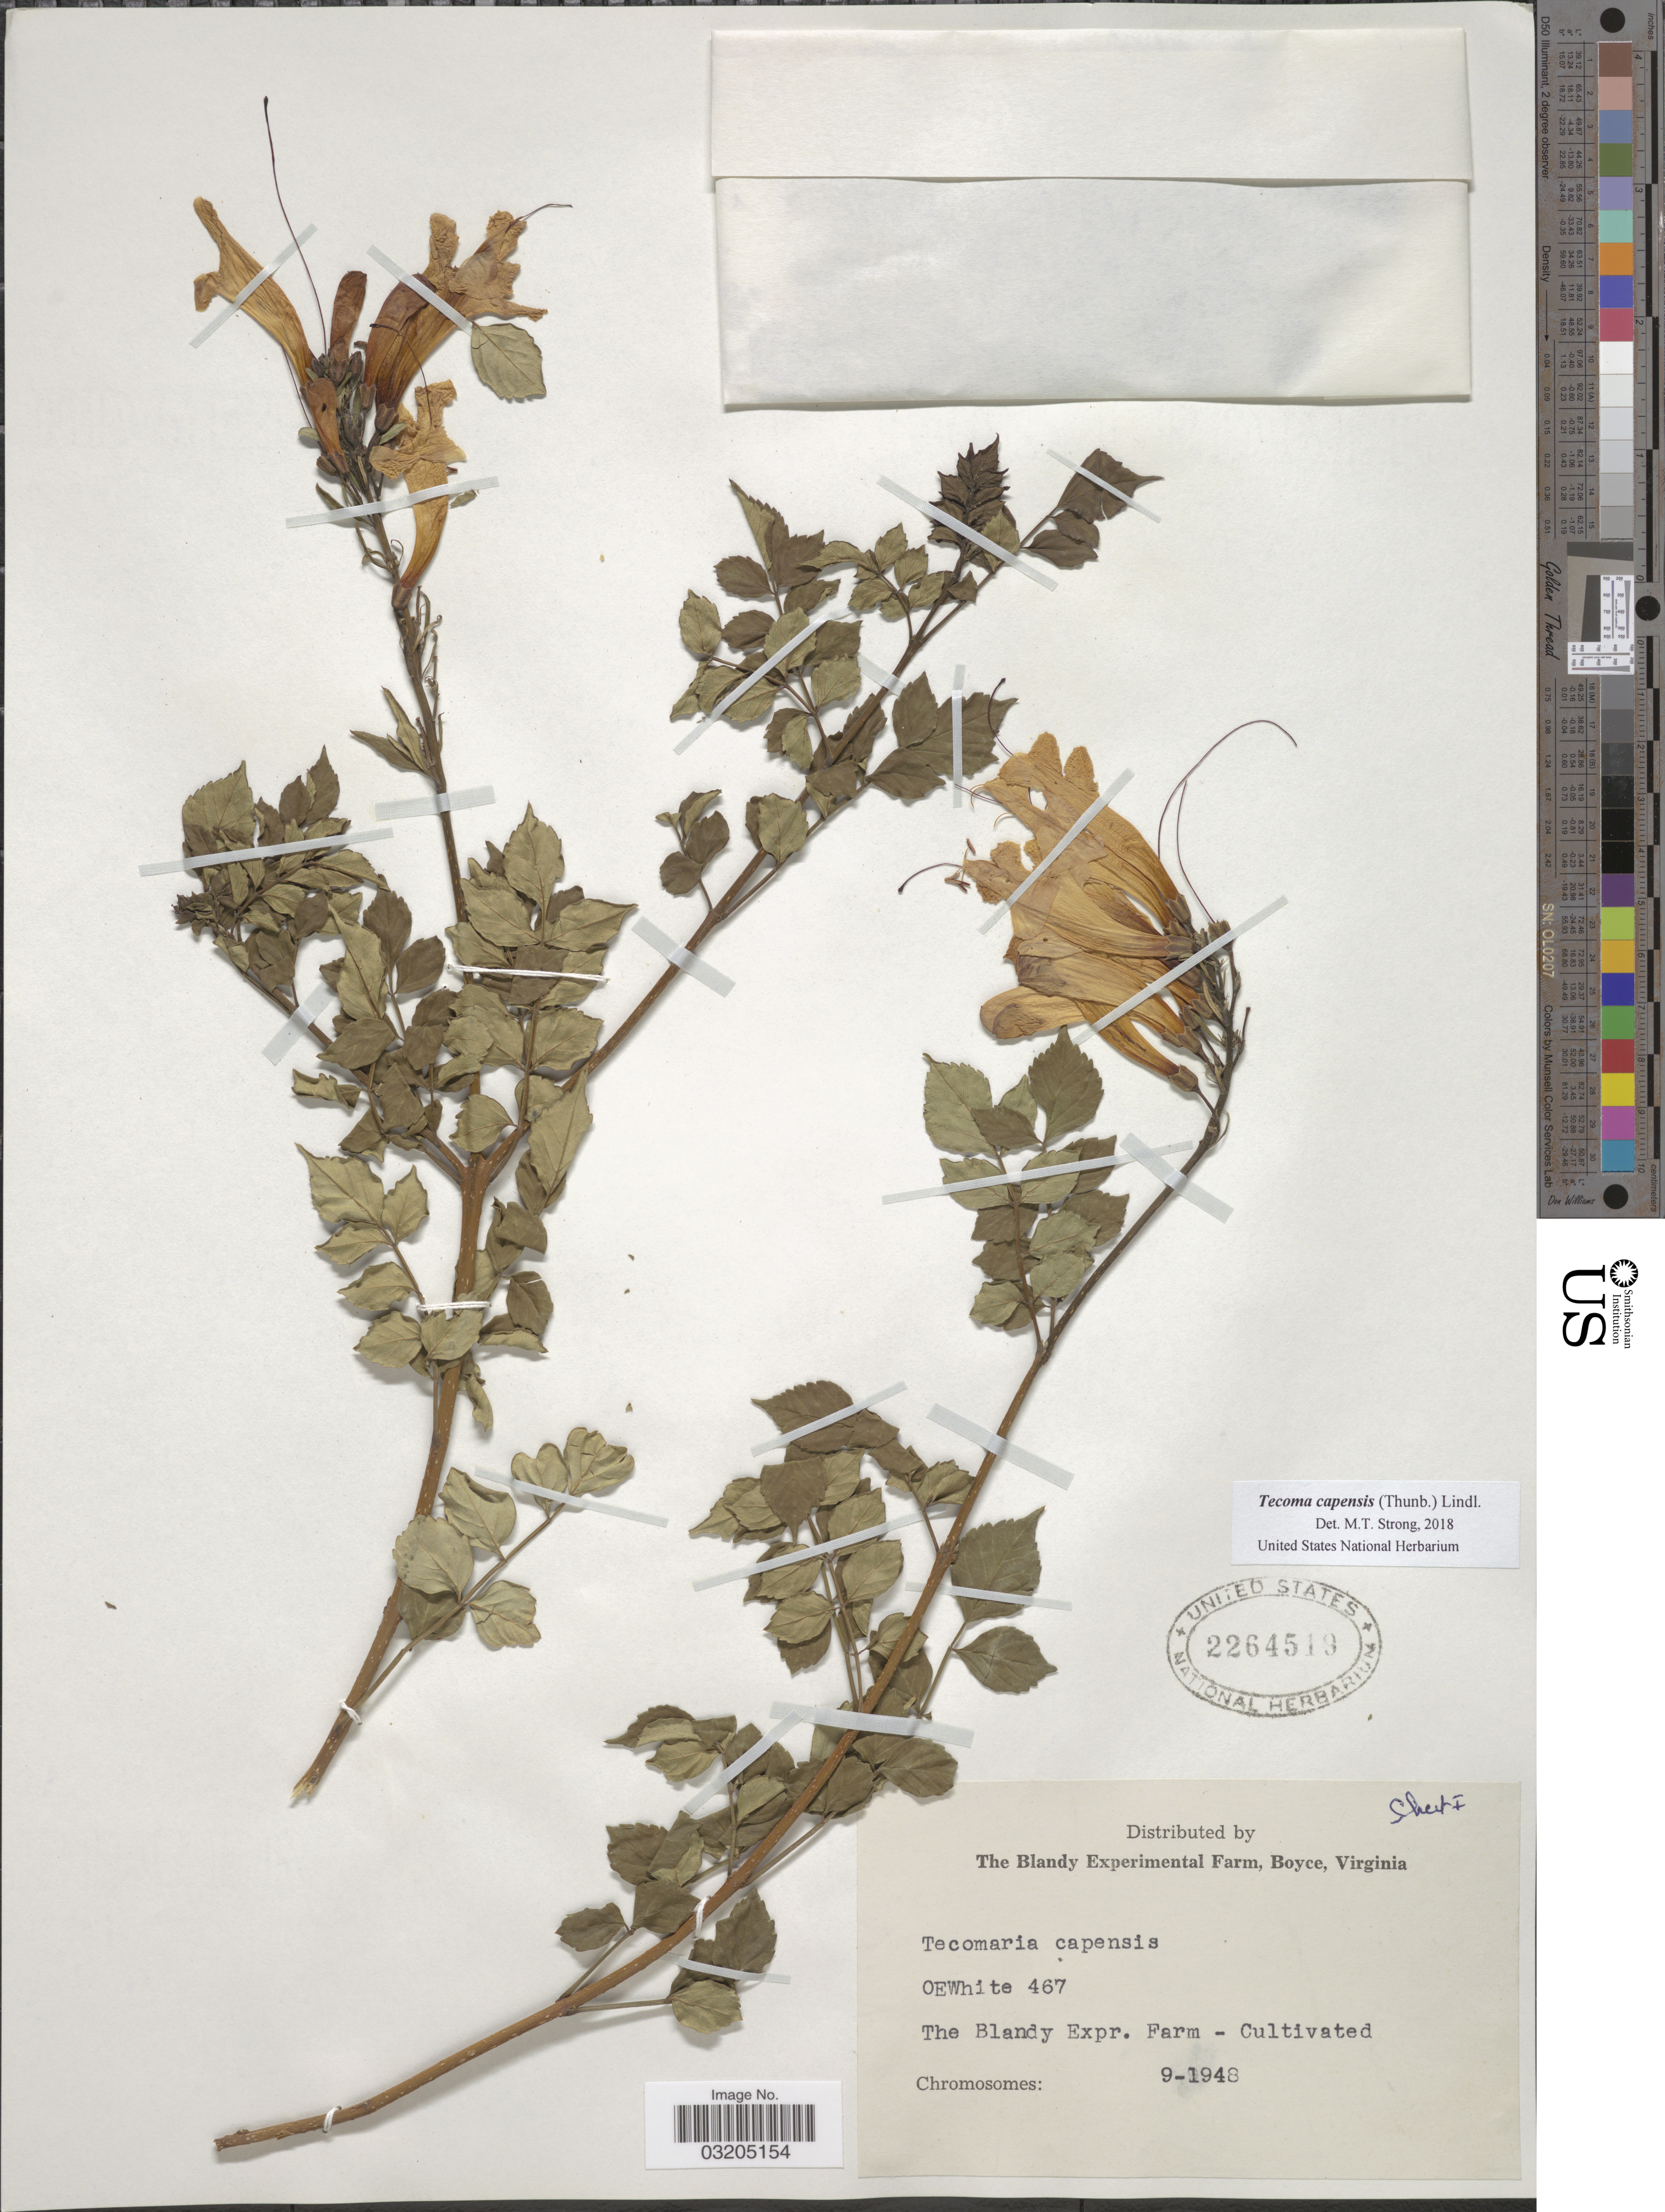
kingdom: Plantae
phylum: Tracheophyta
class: Magnoliopsida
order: Lamiales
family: Bignoniaceae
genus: Tecoma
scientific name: Tecoma capensis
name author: (Thunb.) Lindl.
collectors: O. E. White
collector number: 467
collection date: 1948-09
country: United States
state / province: Virginia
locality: The Blandy Expr. Farm - Cultivated.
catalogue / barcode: US 2264519